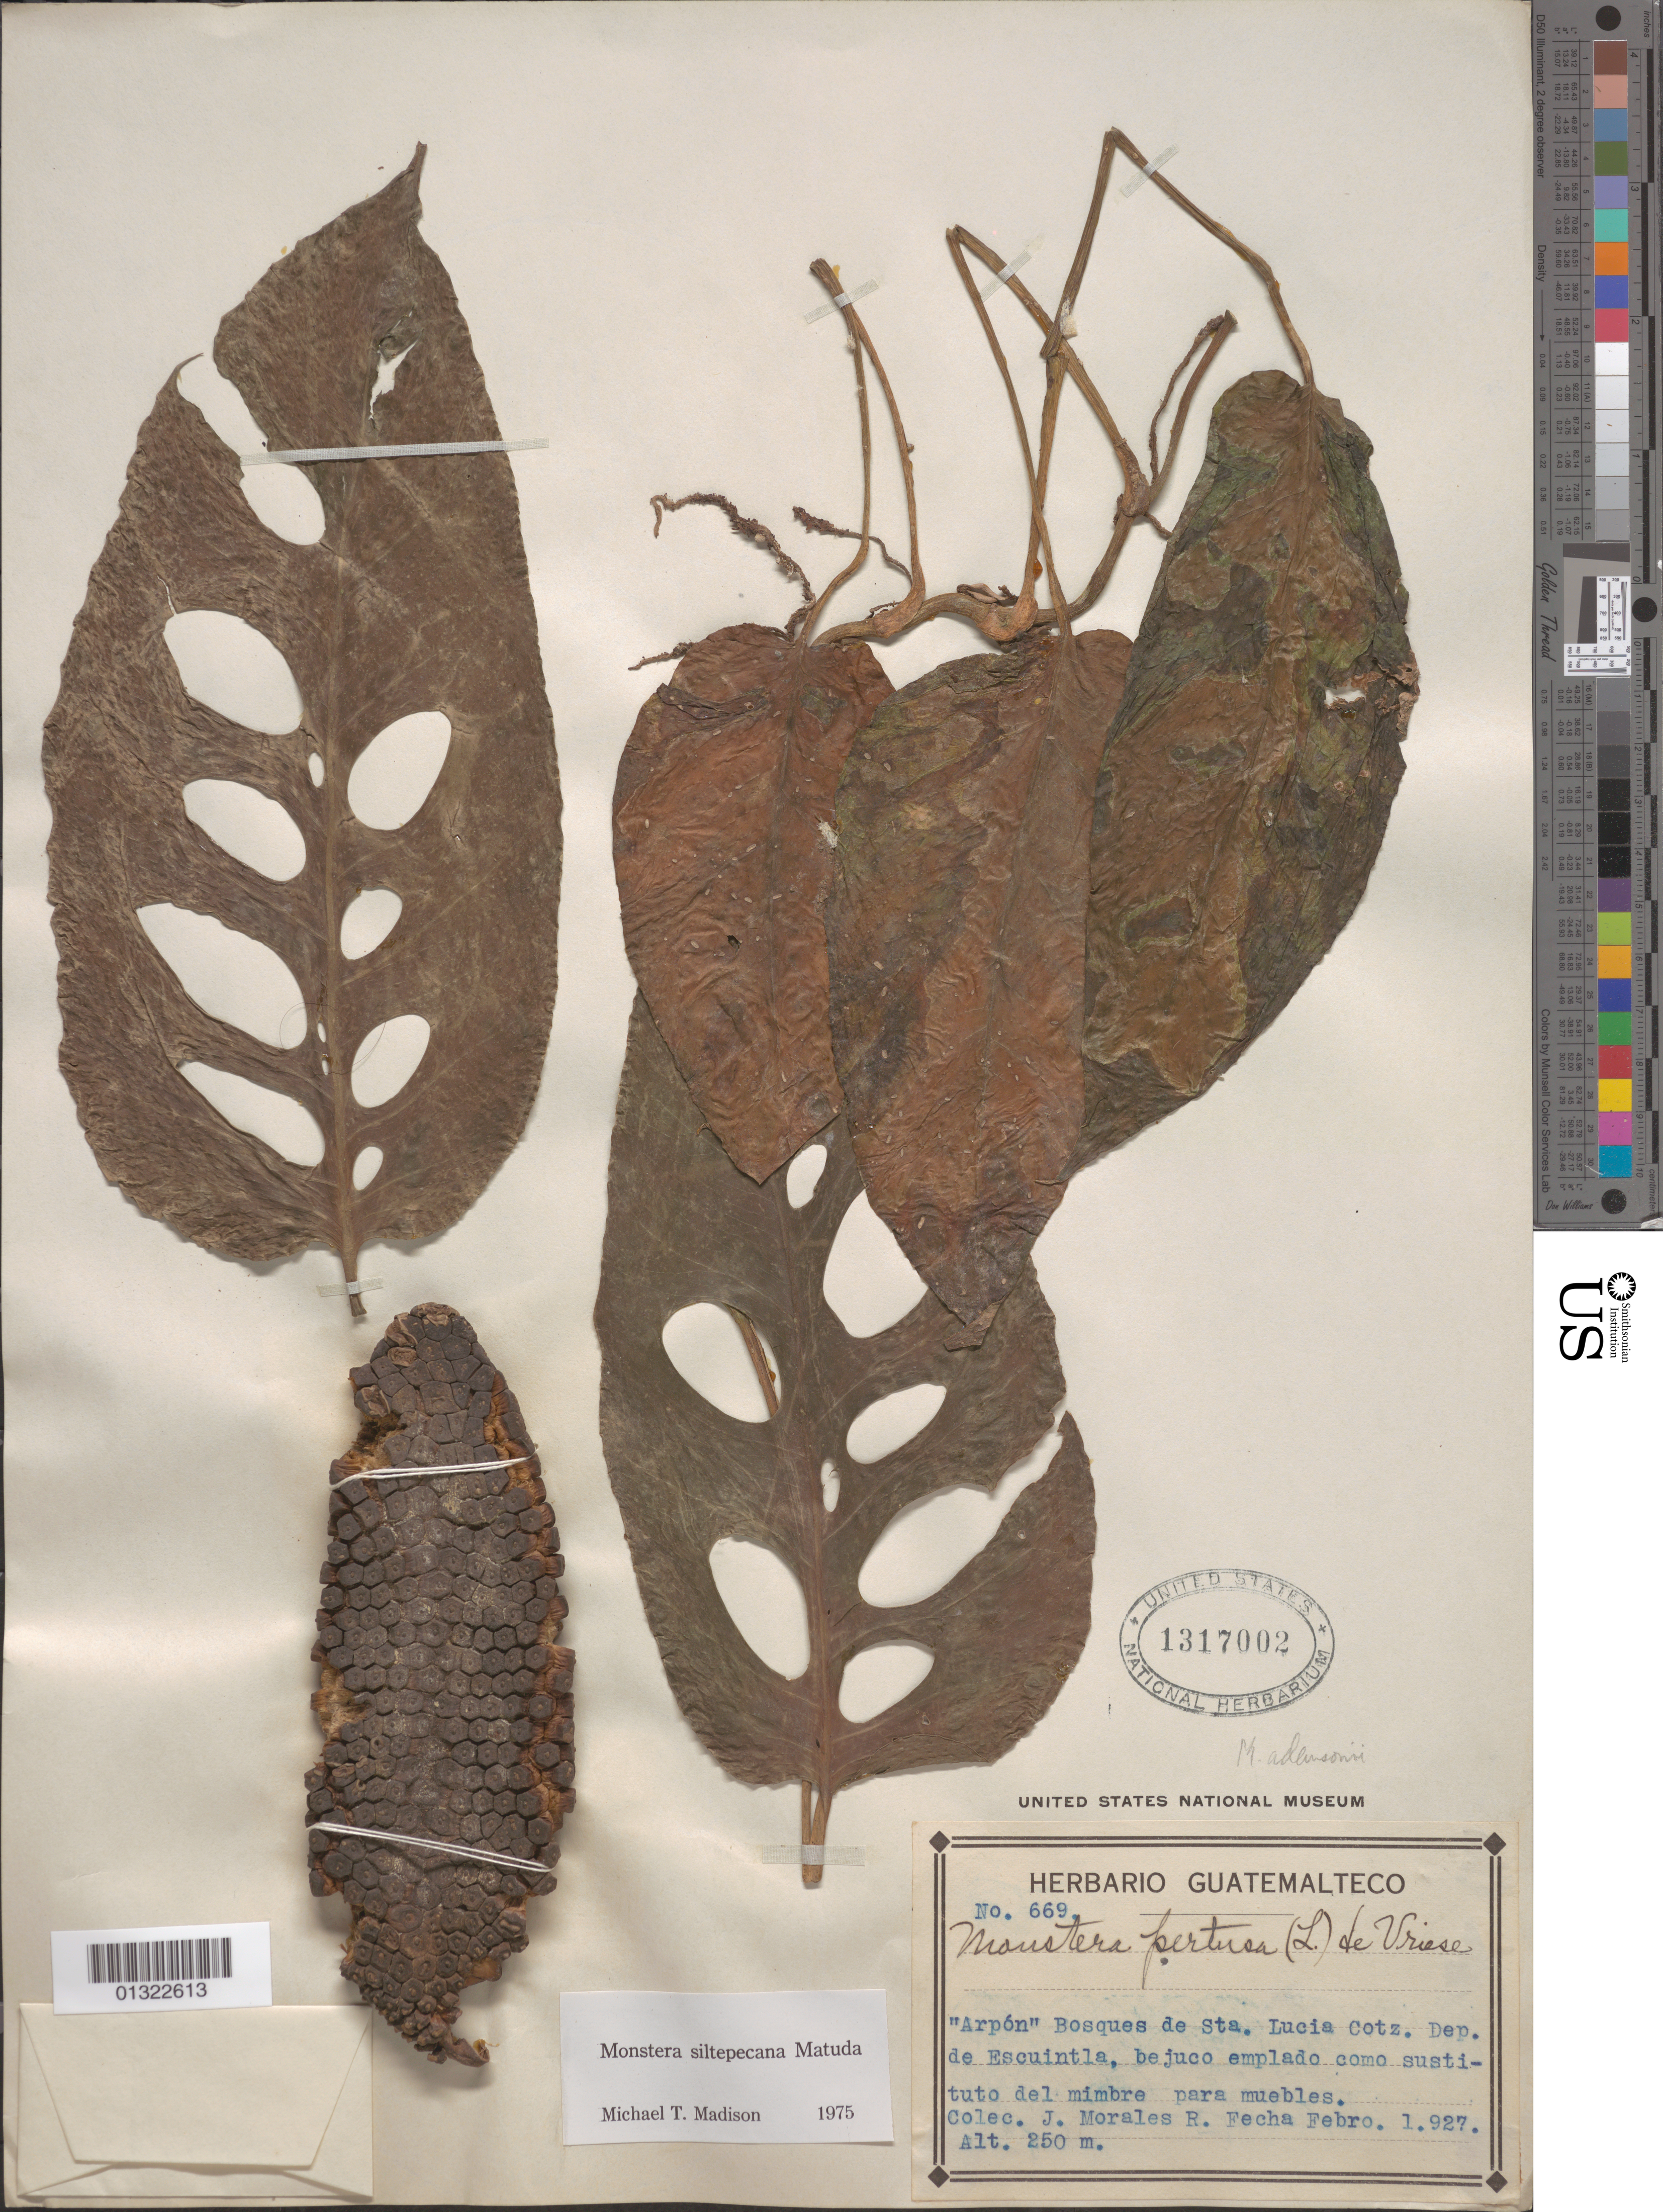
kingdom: Plantae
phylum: Tracheophyta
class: Liliopsida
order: Alismatales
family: Araceae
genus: Monstera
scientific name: Monstera siltepecana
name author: Matuda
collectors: J. Morales R.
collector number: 669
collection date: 1927-02-01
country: Guatemala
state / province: Escuintla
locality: Arpón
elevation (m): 250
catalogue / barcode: US 1317002